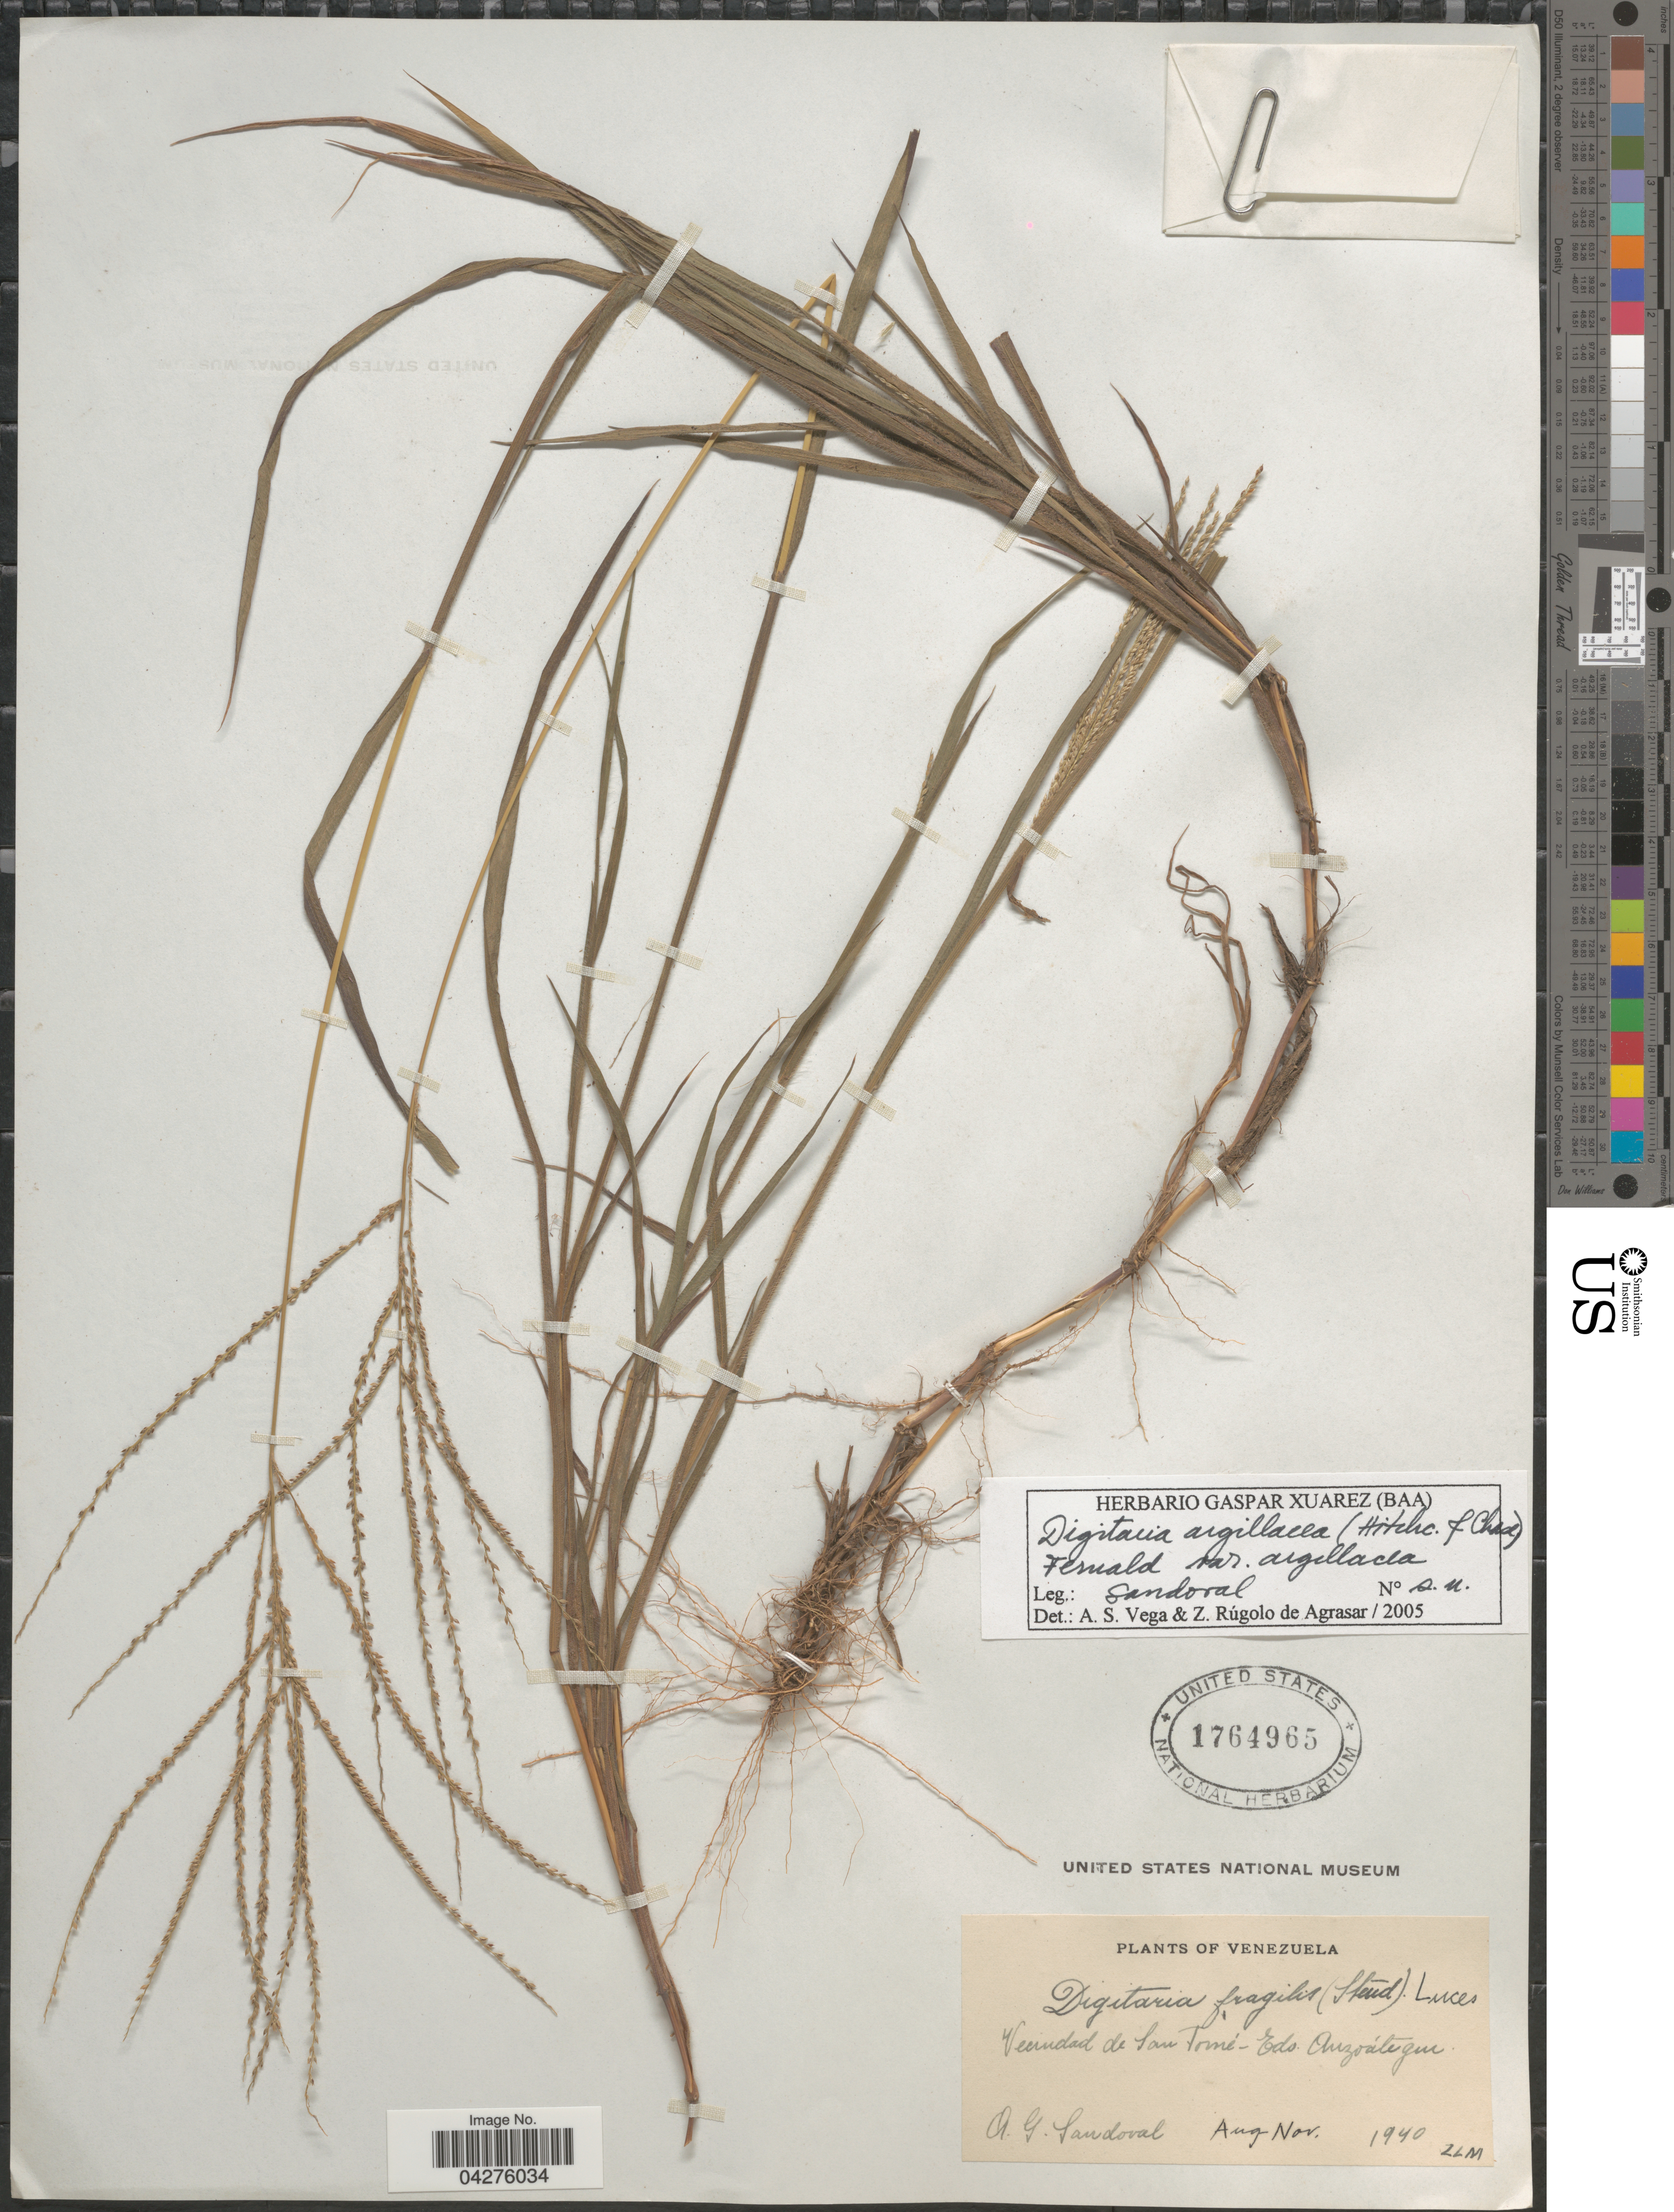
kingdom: Plantae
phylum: Tracheophyta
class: Liliopsida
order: Poales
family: Poaceae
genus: Digitaria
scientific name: Digitaria argillacea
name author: (Hitchc. & Chase) Fernald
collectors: A. G. Sandoval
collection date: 1940-08/1940-11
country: Venezuela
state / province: Anzoategui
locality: Vecindad de San Tomé.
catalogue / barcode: US 1764965